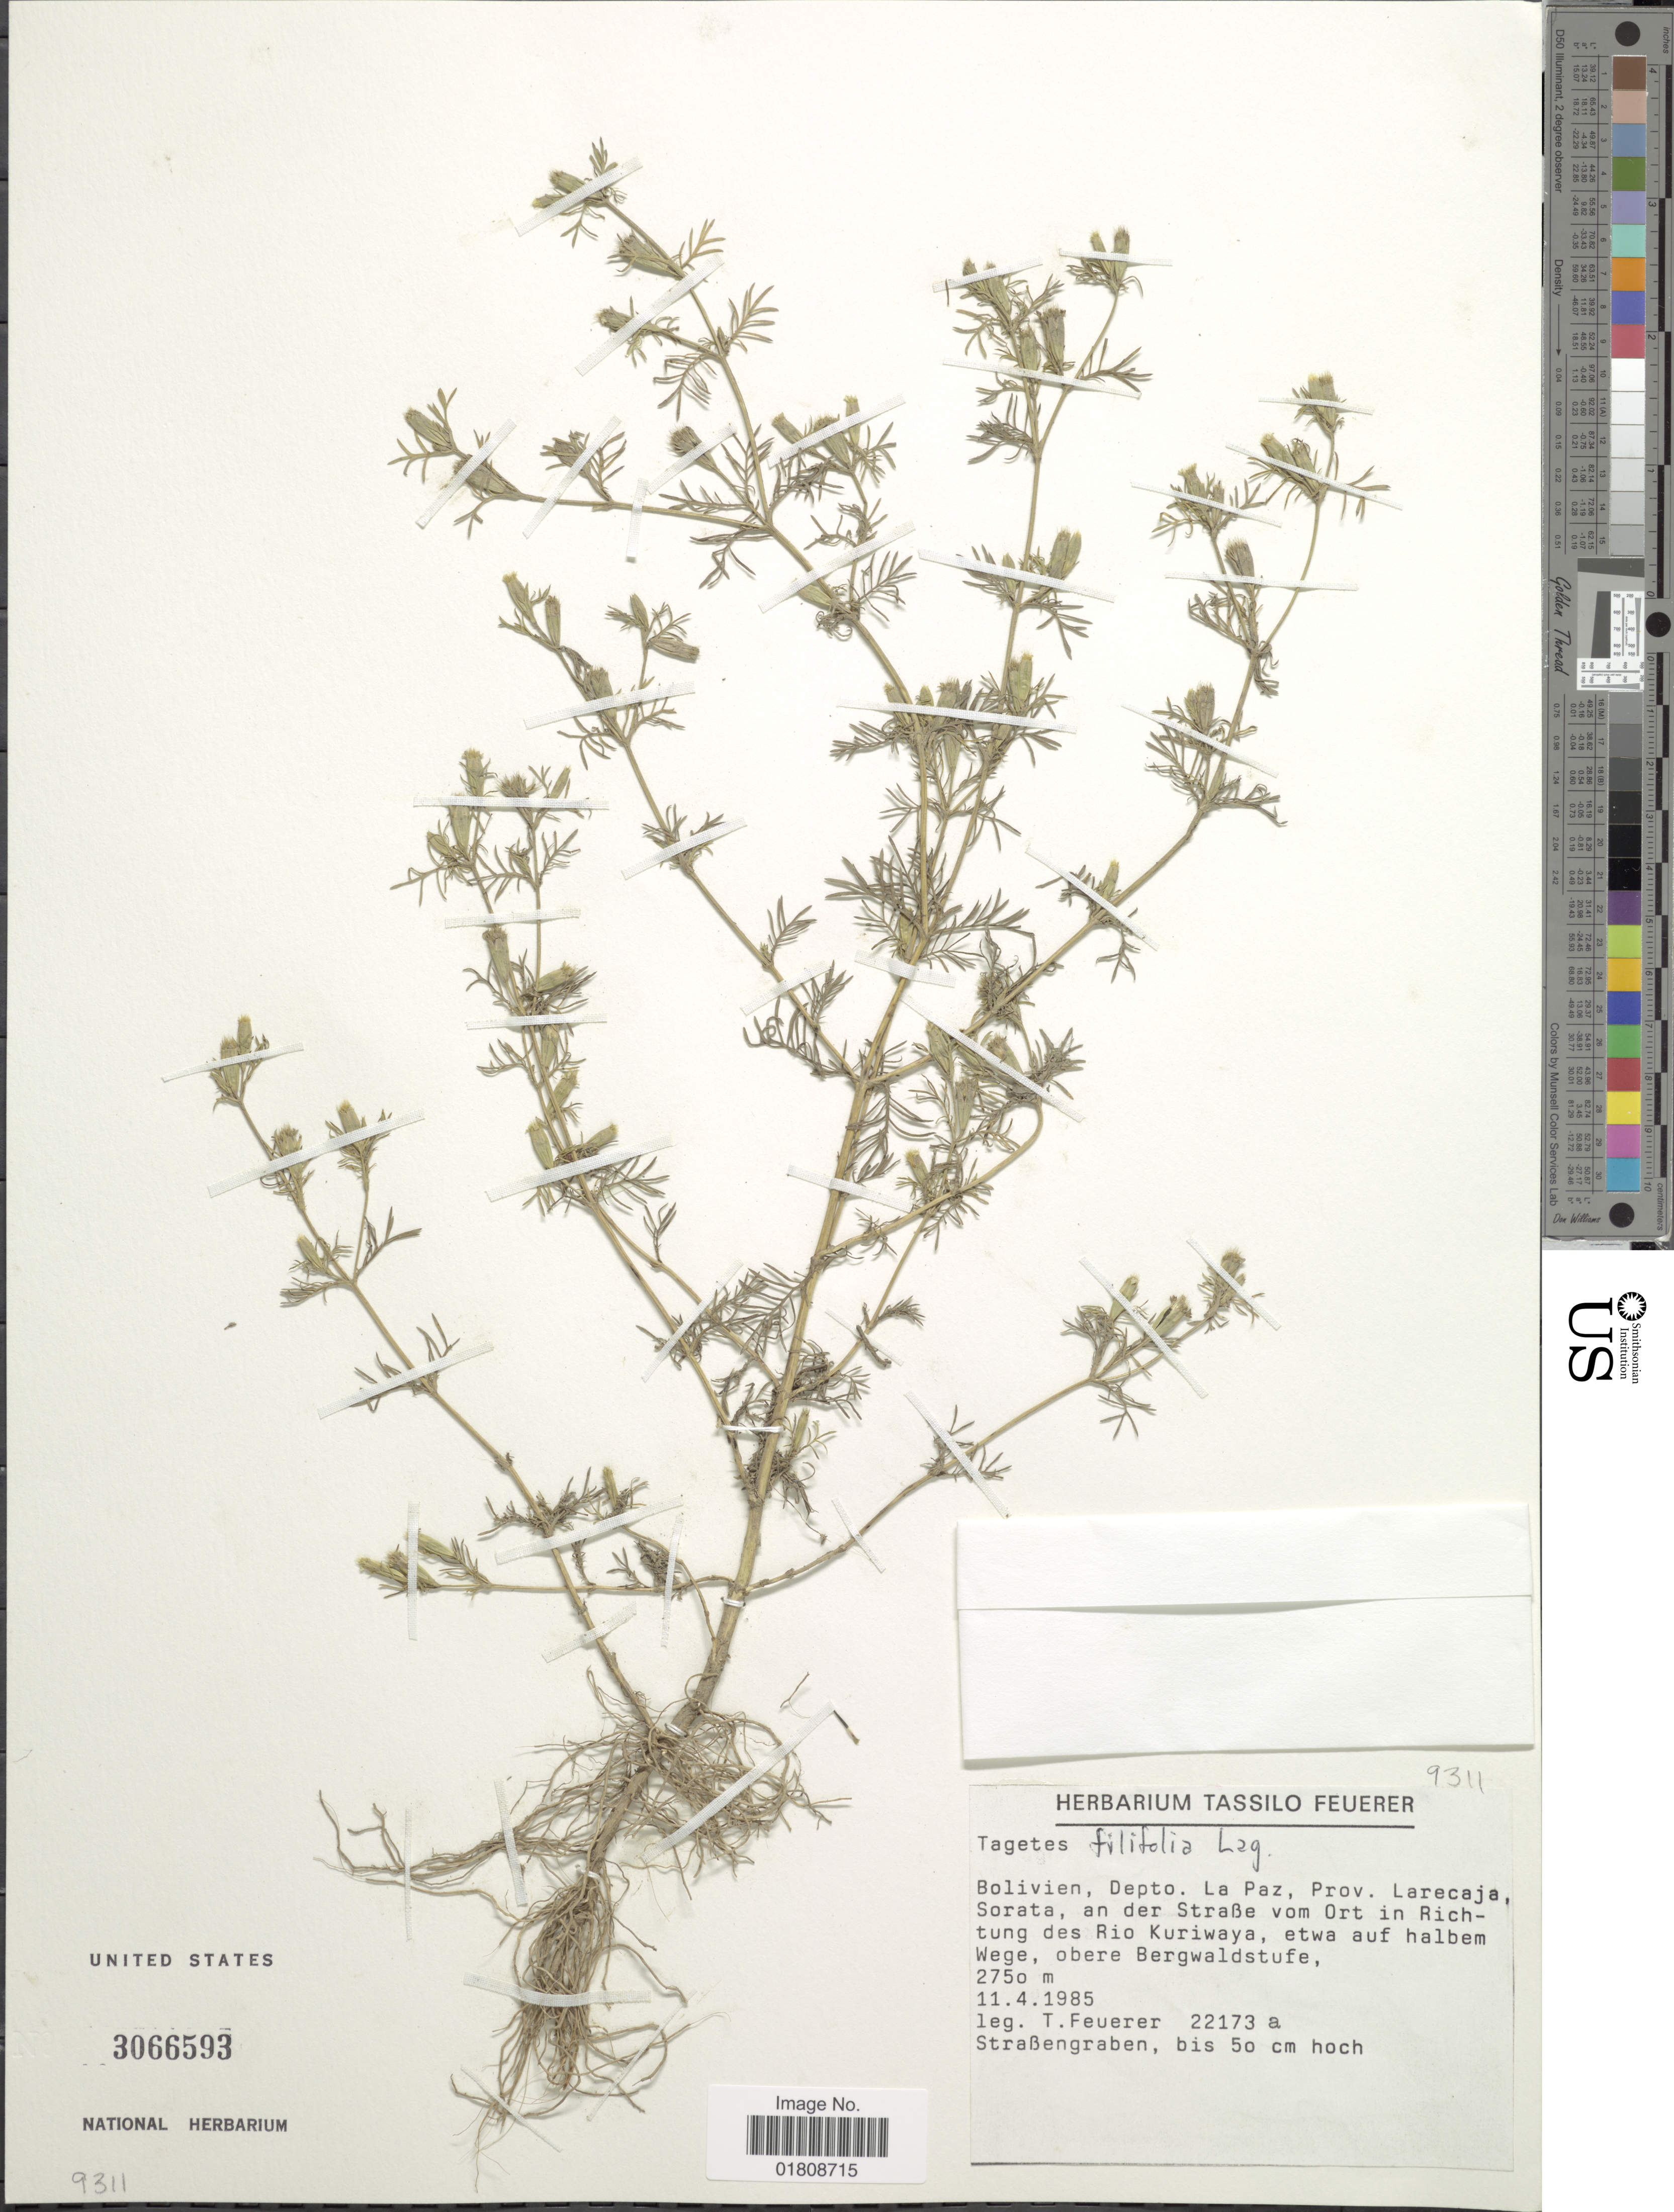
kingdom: Plantae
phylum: Tracheophyta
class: Magnoliopsida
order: Asterales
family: Asteraceae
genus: Tagetes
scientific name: Tagetes filifolia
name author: Lag.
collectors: T. Feuerer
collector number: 22173a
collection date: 1985-04-11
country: Bolivia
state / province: La Paz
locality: Prov. Larecaja, Sorata, an der Strabe vom Ort in Richtung des Rio Kuriwaya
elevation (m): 2750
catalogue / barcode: US 3066593